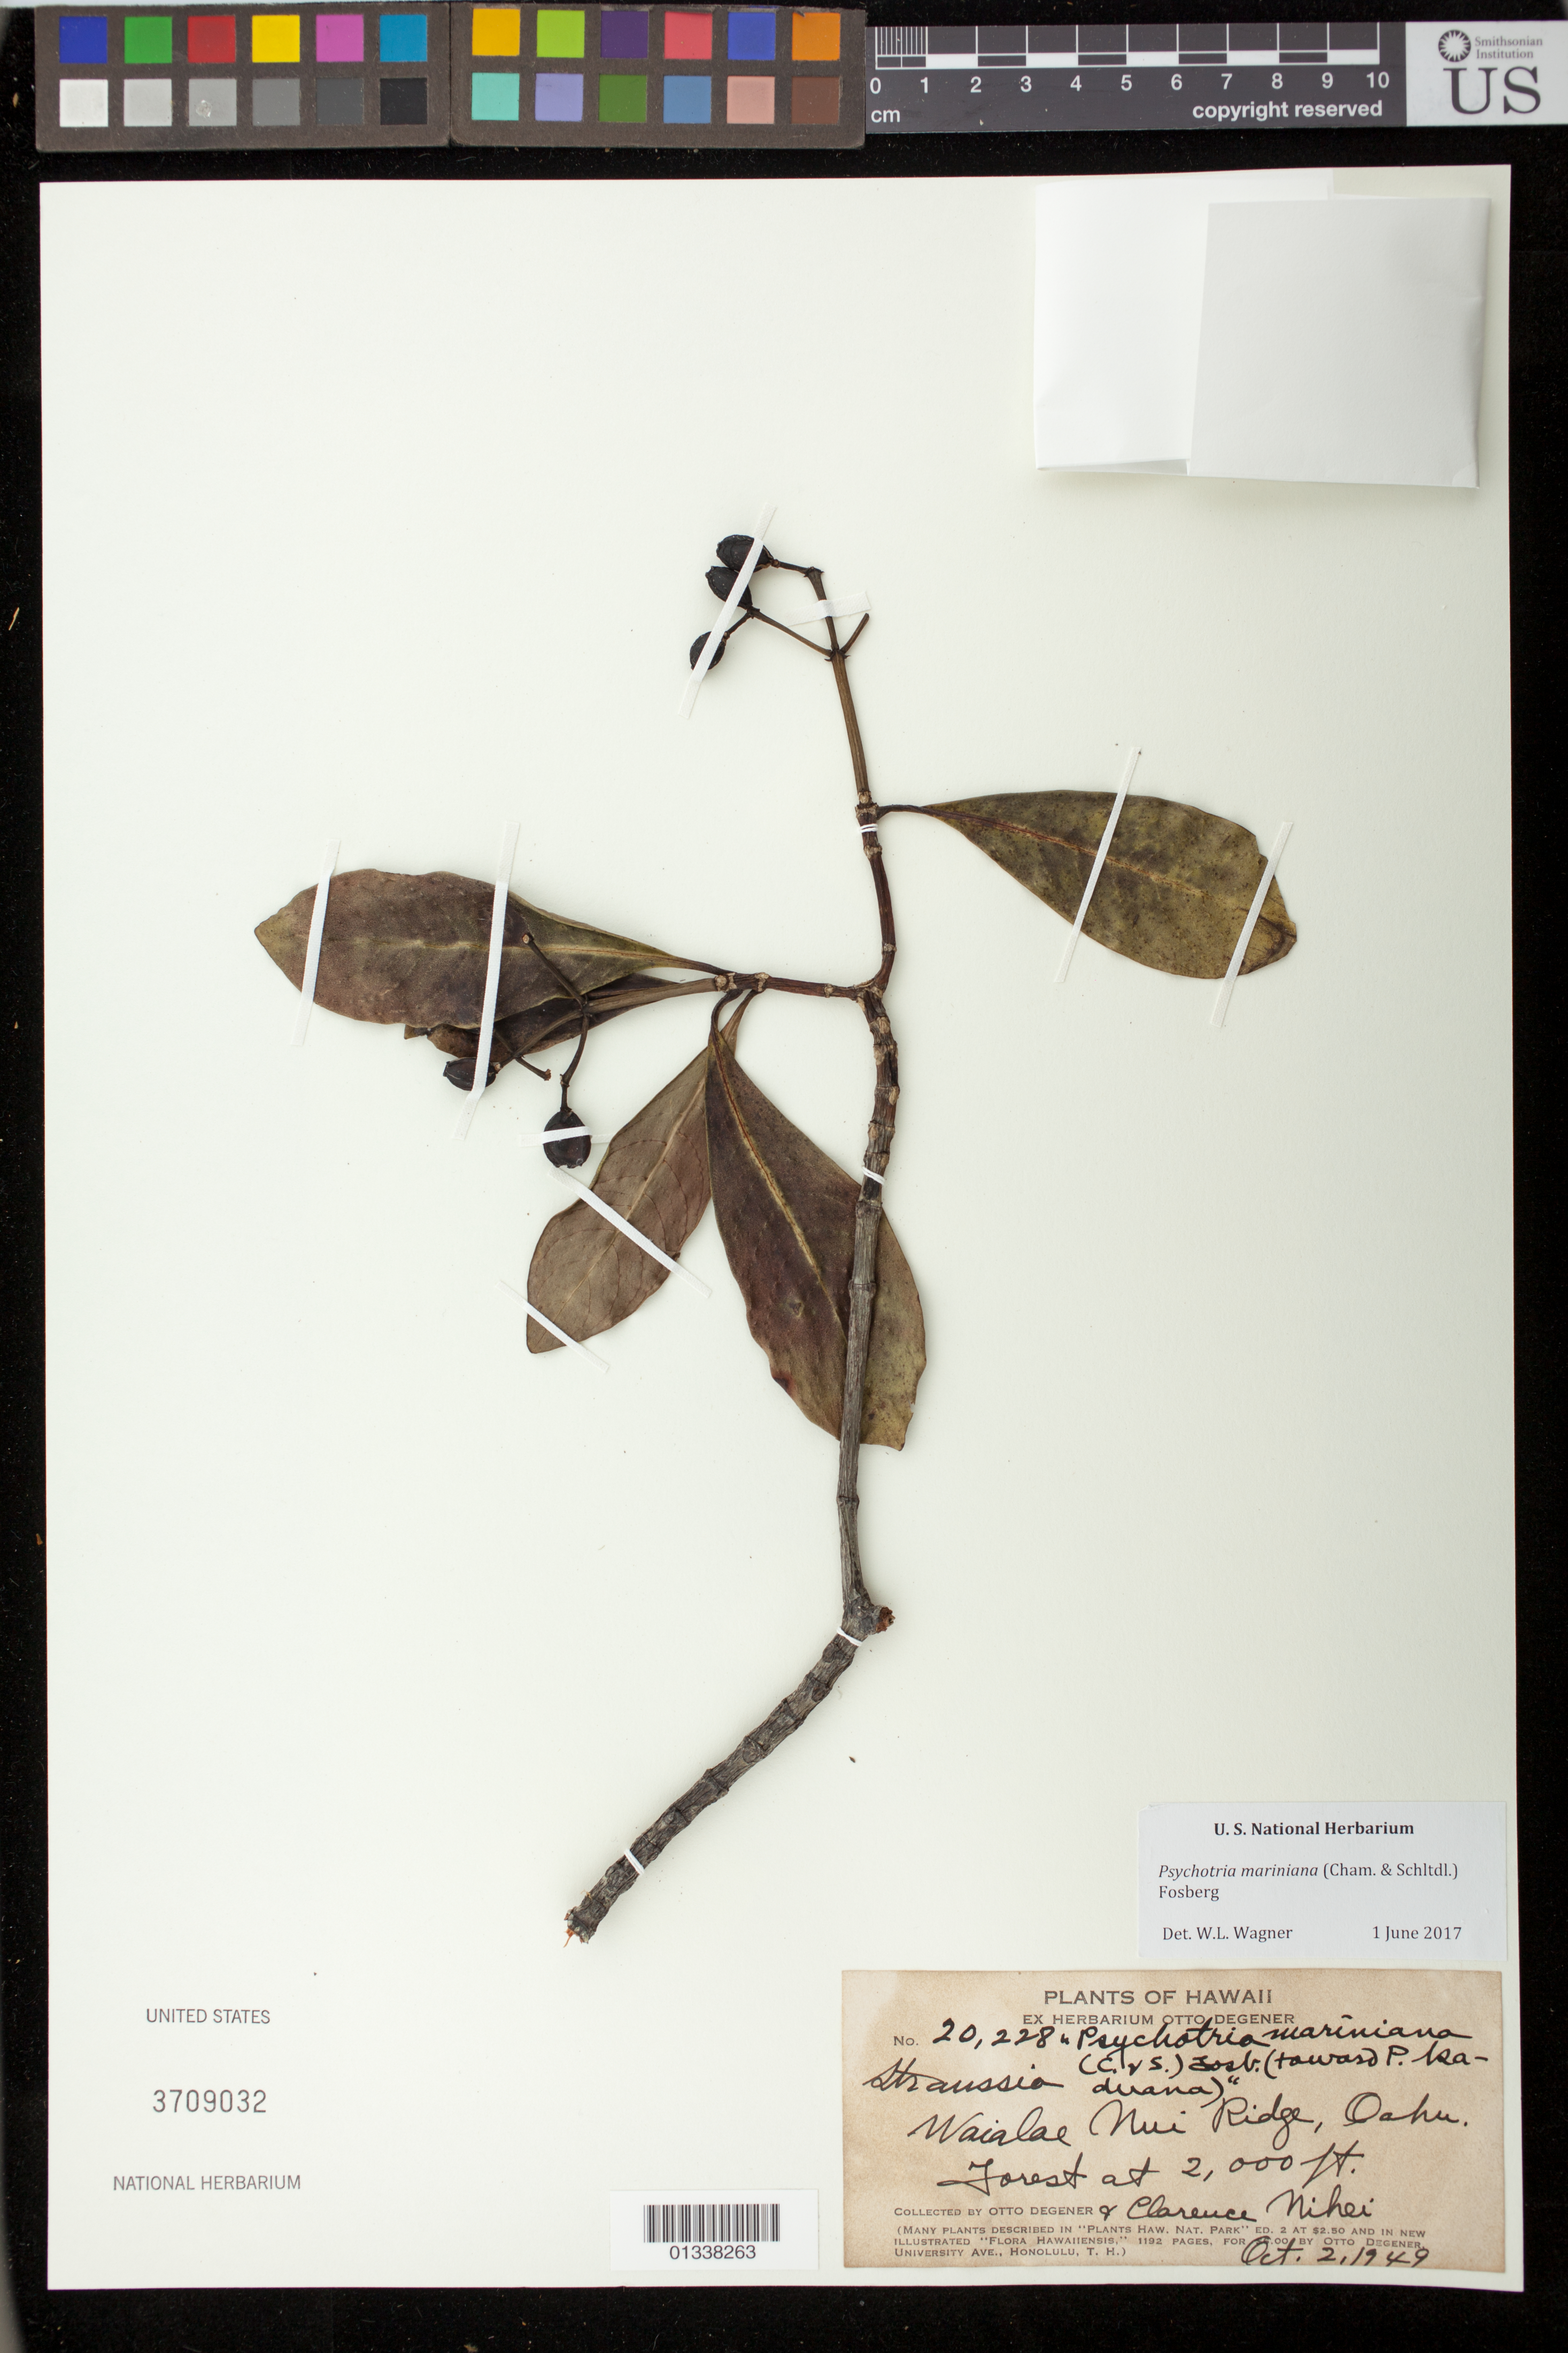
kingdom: Plantae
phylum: Tracheophyta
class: Magnoliopsida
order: Gentianales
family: Rubiaceae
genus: Psychotria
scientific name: Psychotria mariniana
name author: (Cham. & Schltdl.) Fosberg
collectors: O. Degener & C. Nihei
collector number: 20228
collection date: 1949-10-02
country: United States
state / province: Hawaii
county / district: Honolulu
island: Oahu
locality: Waialae Nui Ridge, Oahu.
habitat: Forest.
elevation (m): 610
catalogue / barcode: US 3709032